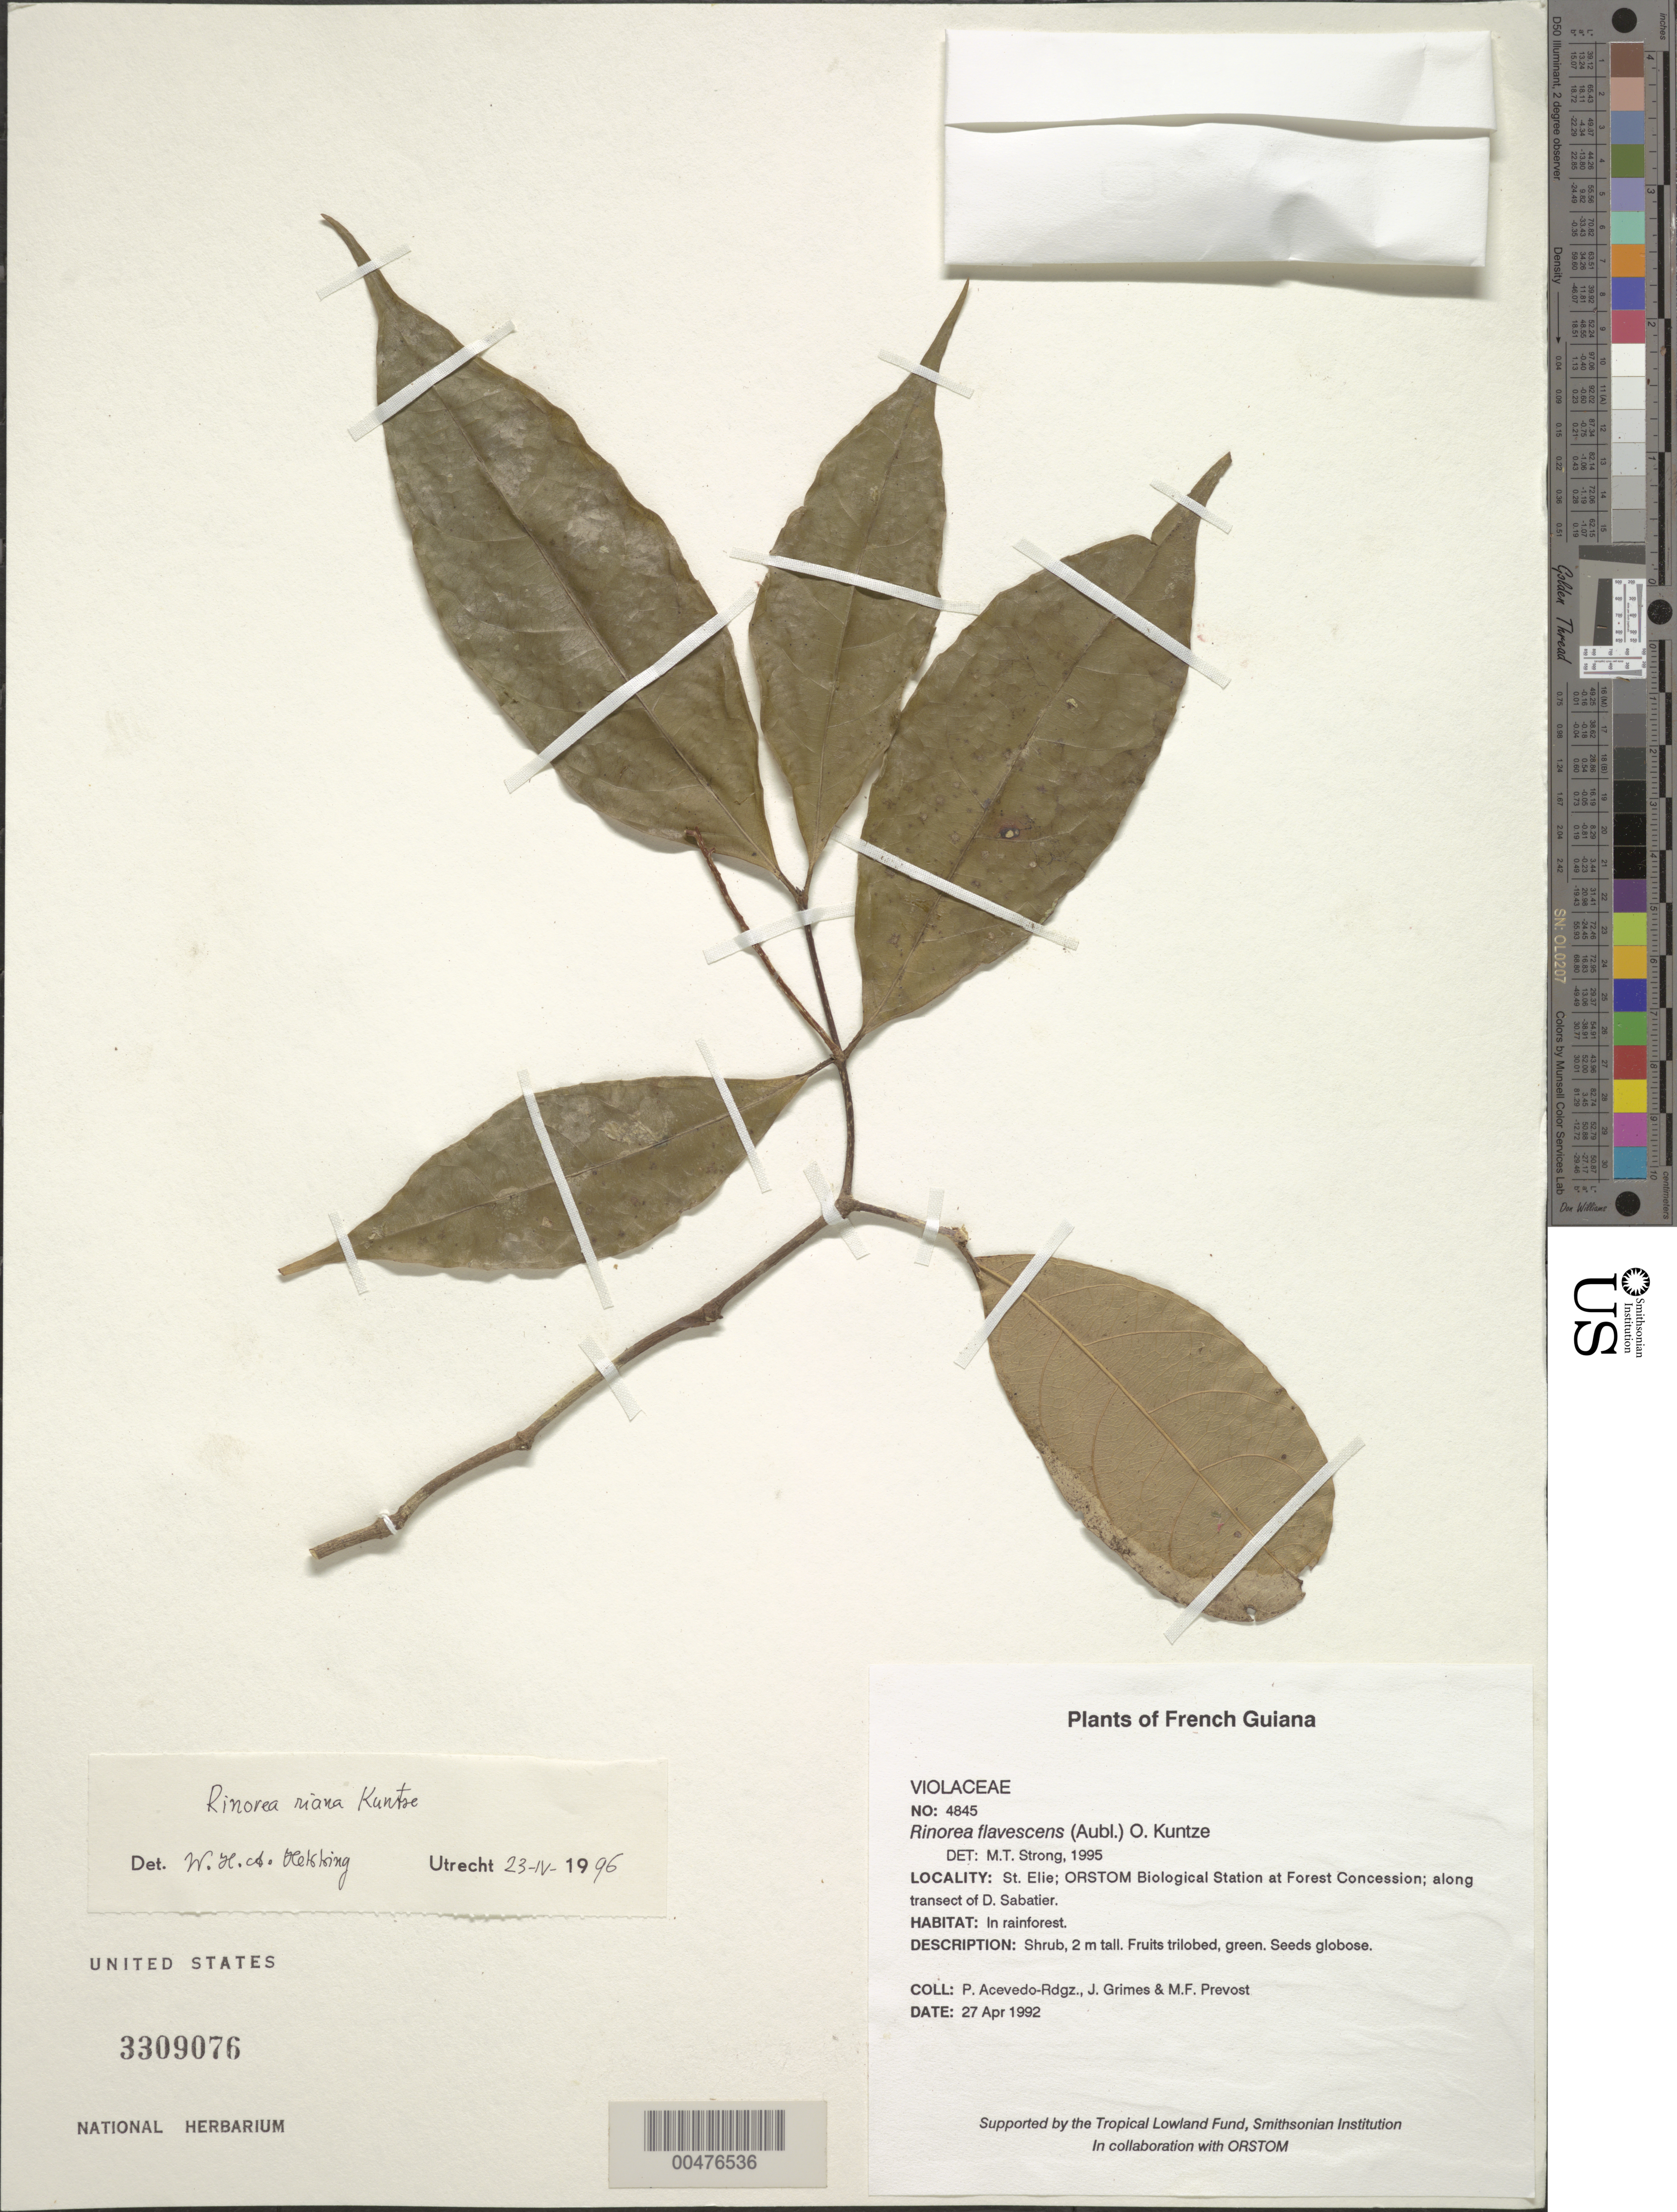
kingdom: Plantae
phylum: Tracheophyta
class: Magnoliopsida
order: Malpighiales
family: Violaceae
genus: Rinorea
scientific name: Rinorea riana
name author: Kuntze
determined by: Hekking, W. H. A.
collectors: P. Acevedo-Rodr., J. Grimes & M.-F. Prévost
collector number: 4845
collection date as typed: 27 Apr 1992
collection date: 1992-04-27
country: French Guiana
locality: St. Elie; ORSTOM Biological Station at Forest Concession; along transect of D. Sabatier.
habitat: In rainforest.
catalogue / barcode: US 3309076